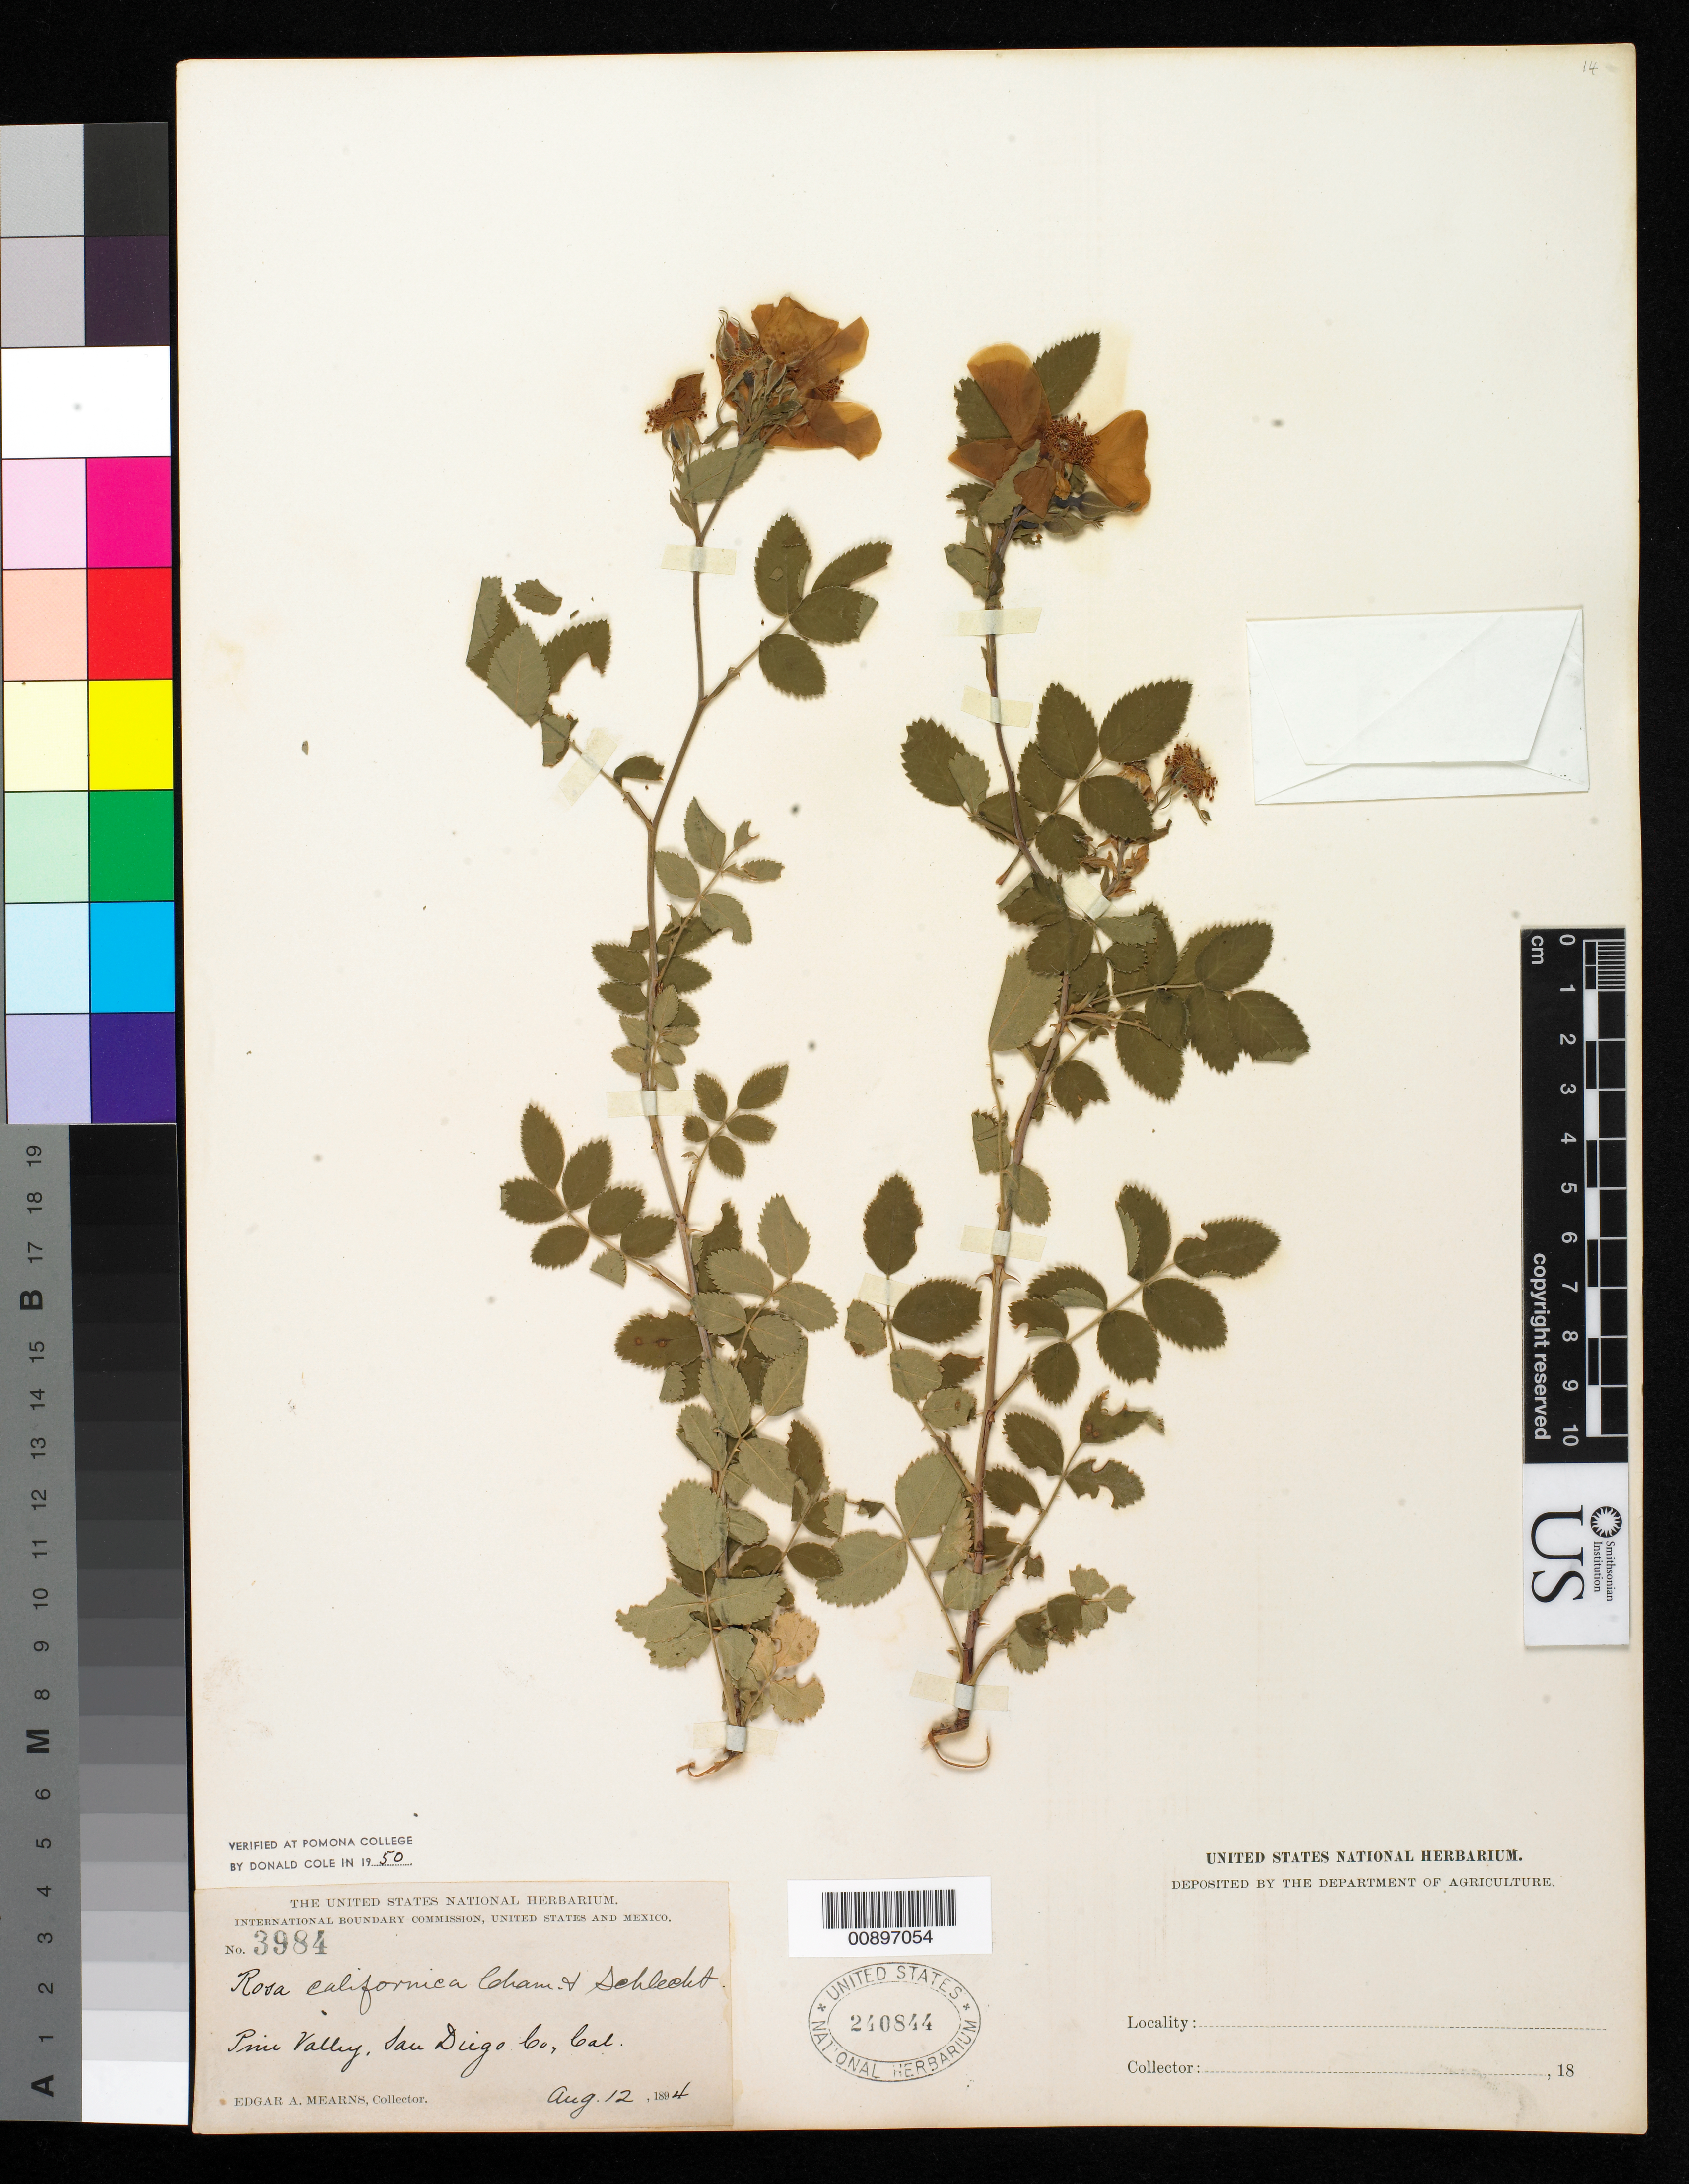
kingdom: Plantae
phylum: Tracheophyta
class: Magnoliopsida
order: Rosales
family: Rosaceae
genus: Rosa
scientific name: Rosa californica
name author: Cham. & Schltdl.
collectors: E. A. Mearns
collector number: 3984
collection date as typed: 12 Aug 1894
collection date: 1894-08-12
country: United States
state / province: California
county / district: San Diego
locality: Pine Valley, San Diego County, California.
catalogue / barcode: US 240844